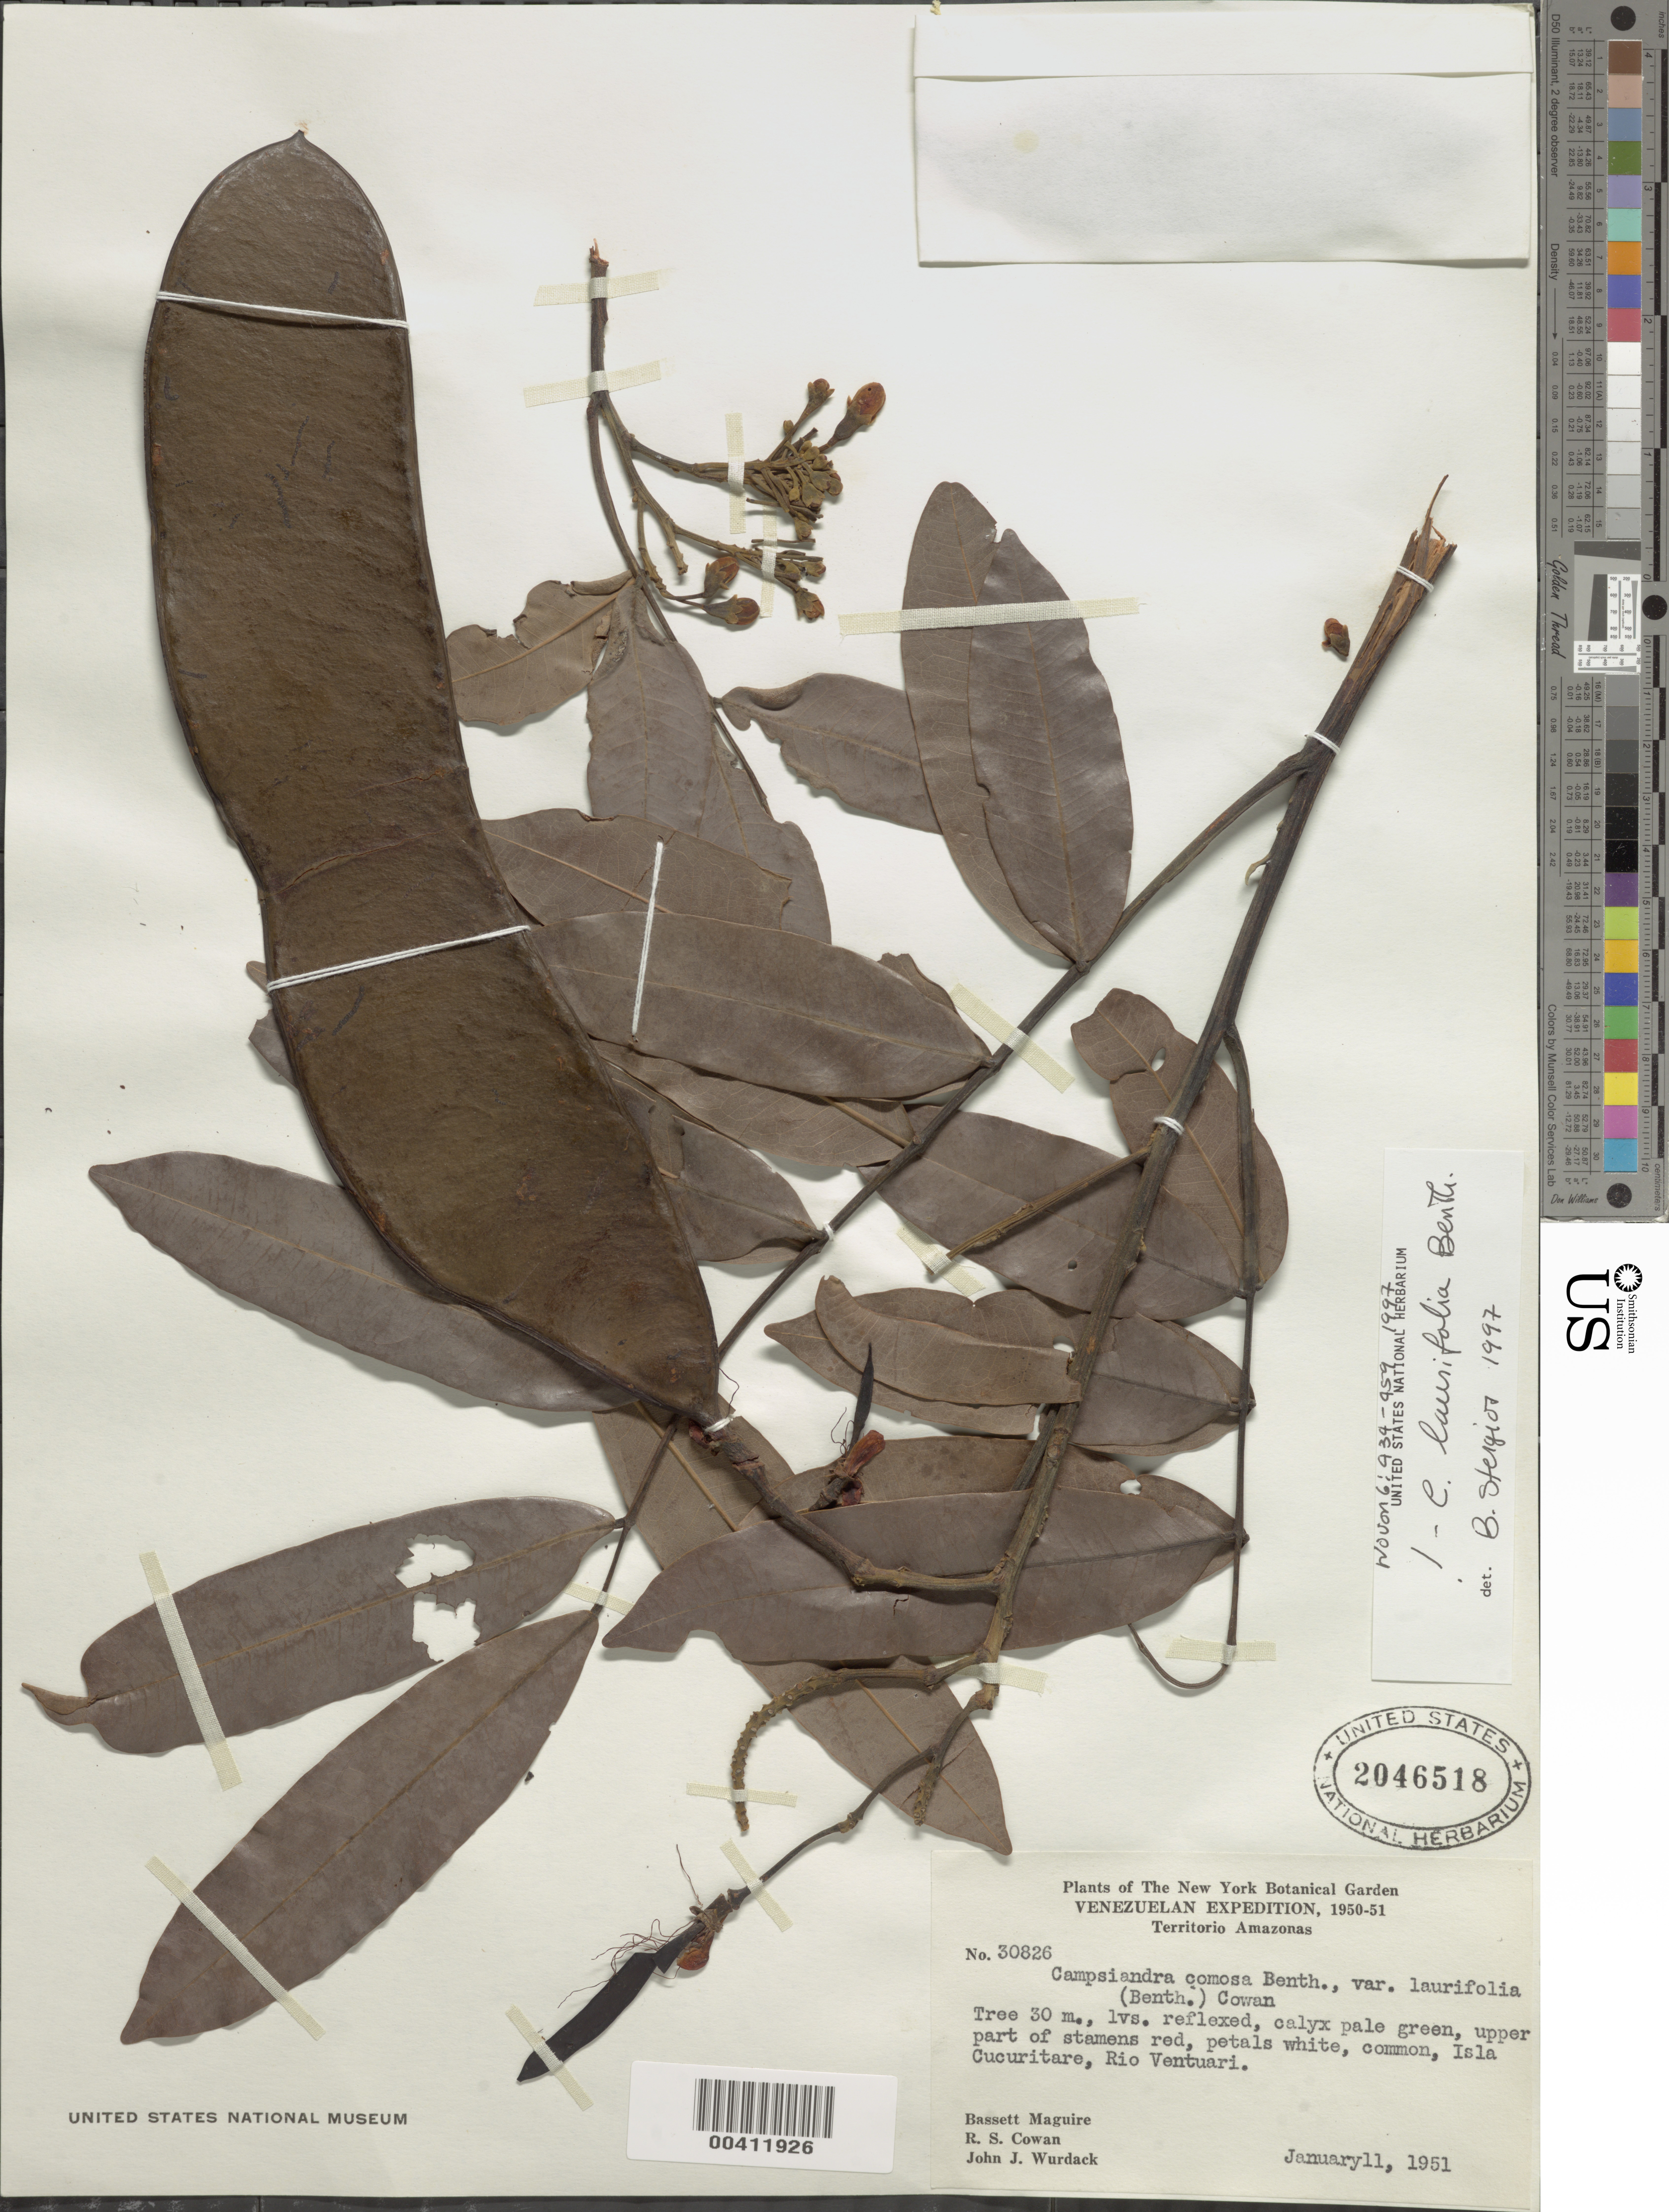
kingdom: Plantae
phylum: Tracheophyta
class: Magnoliopsida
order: Fabales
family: Fabaceae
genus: Campsiandra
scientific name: Campsiandra laurifolia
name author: Benth.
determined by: Cowan, R. S.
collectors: B. Maguire, R. S. Cowan & J. J. Wurdack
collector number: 30826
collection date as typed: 11 Jan 1951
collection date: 1951-01-11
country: Venezuela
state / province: Amazonas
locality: Isla cucuritare, rio ventuari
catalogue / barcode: US 2046518